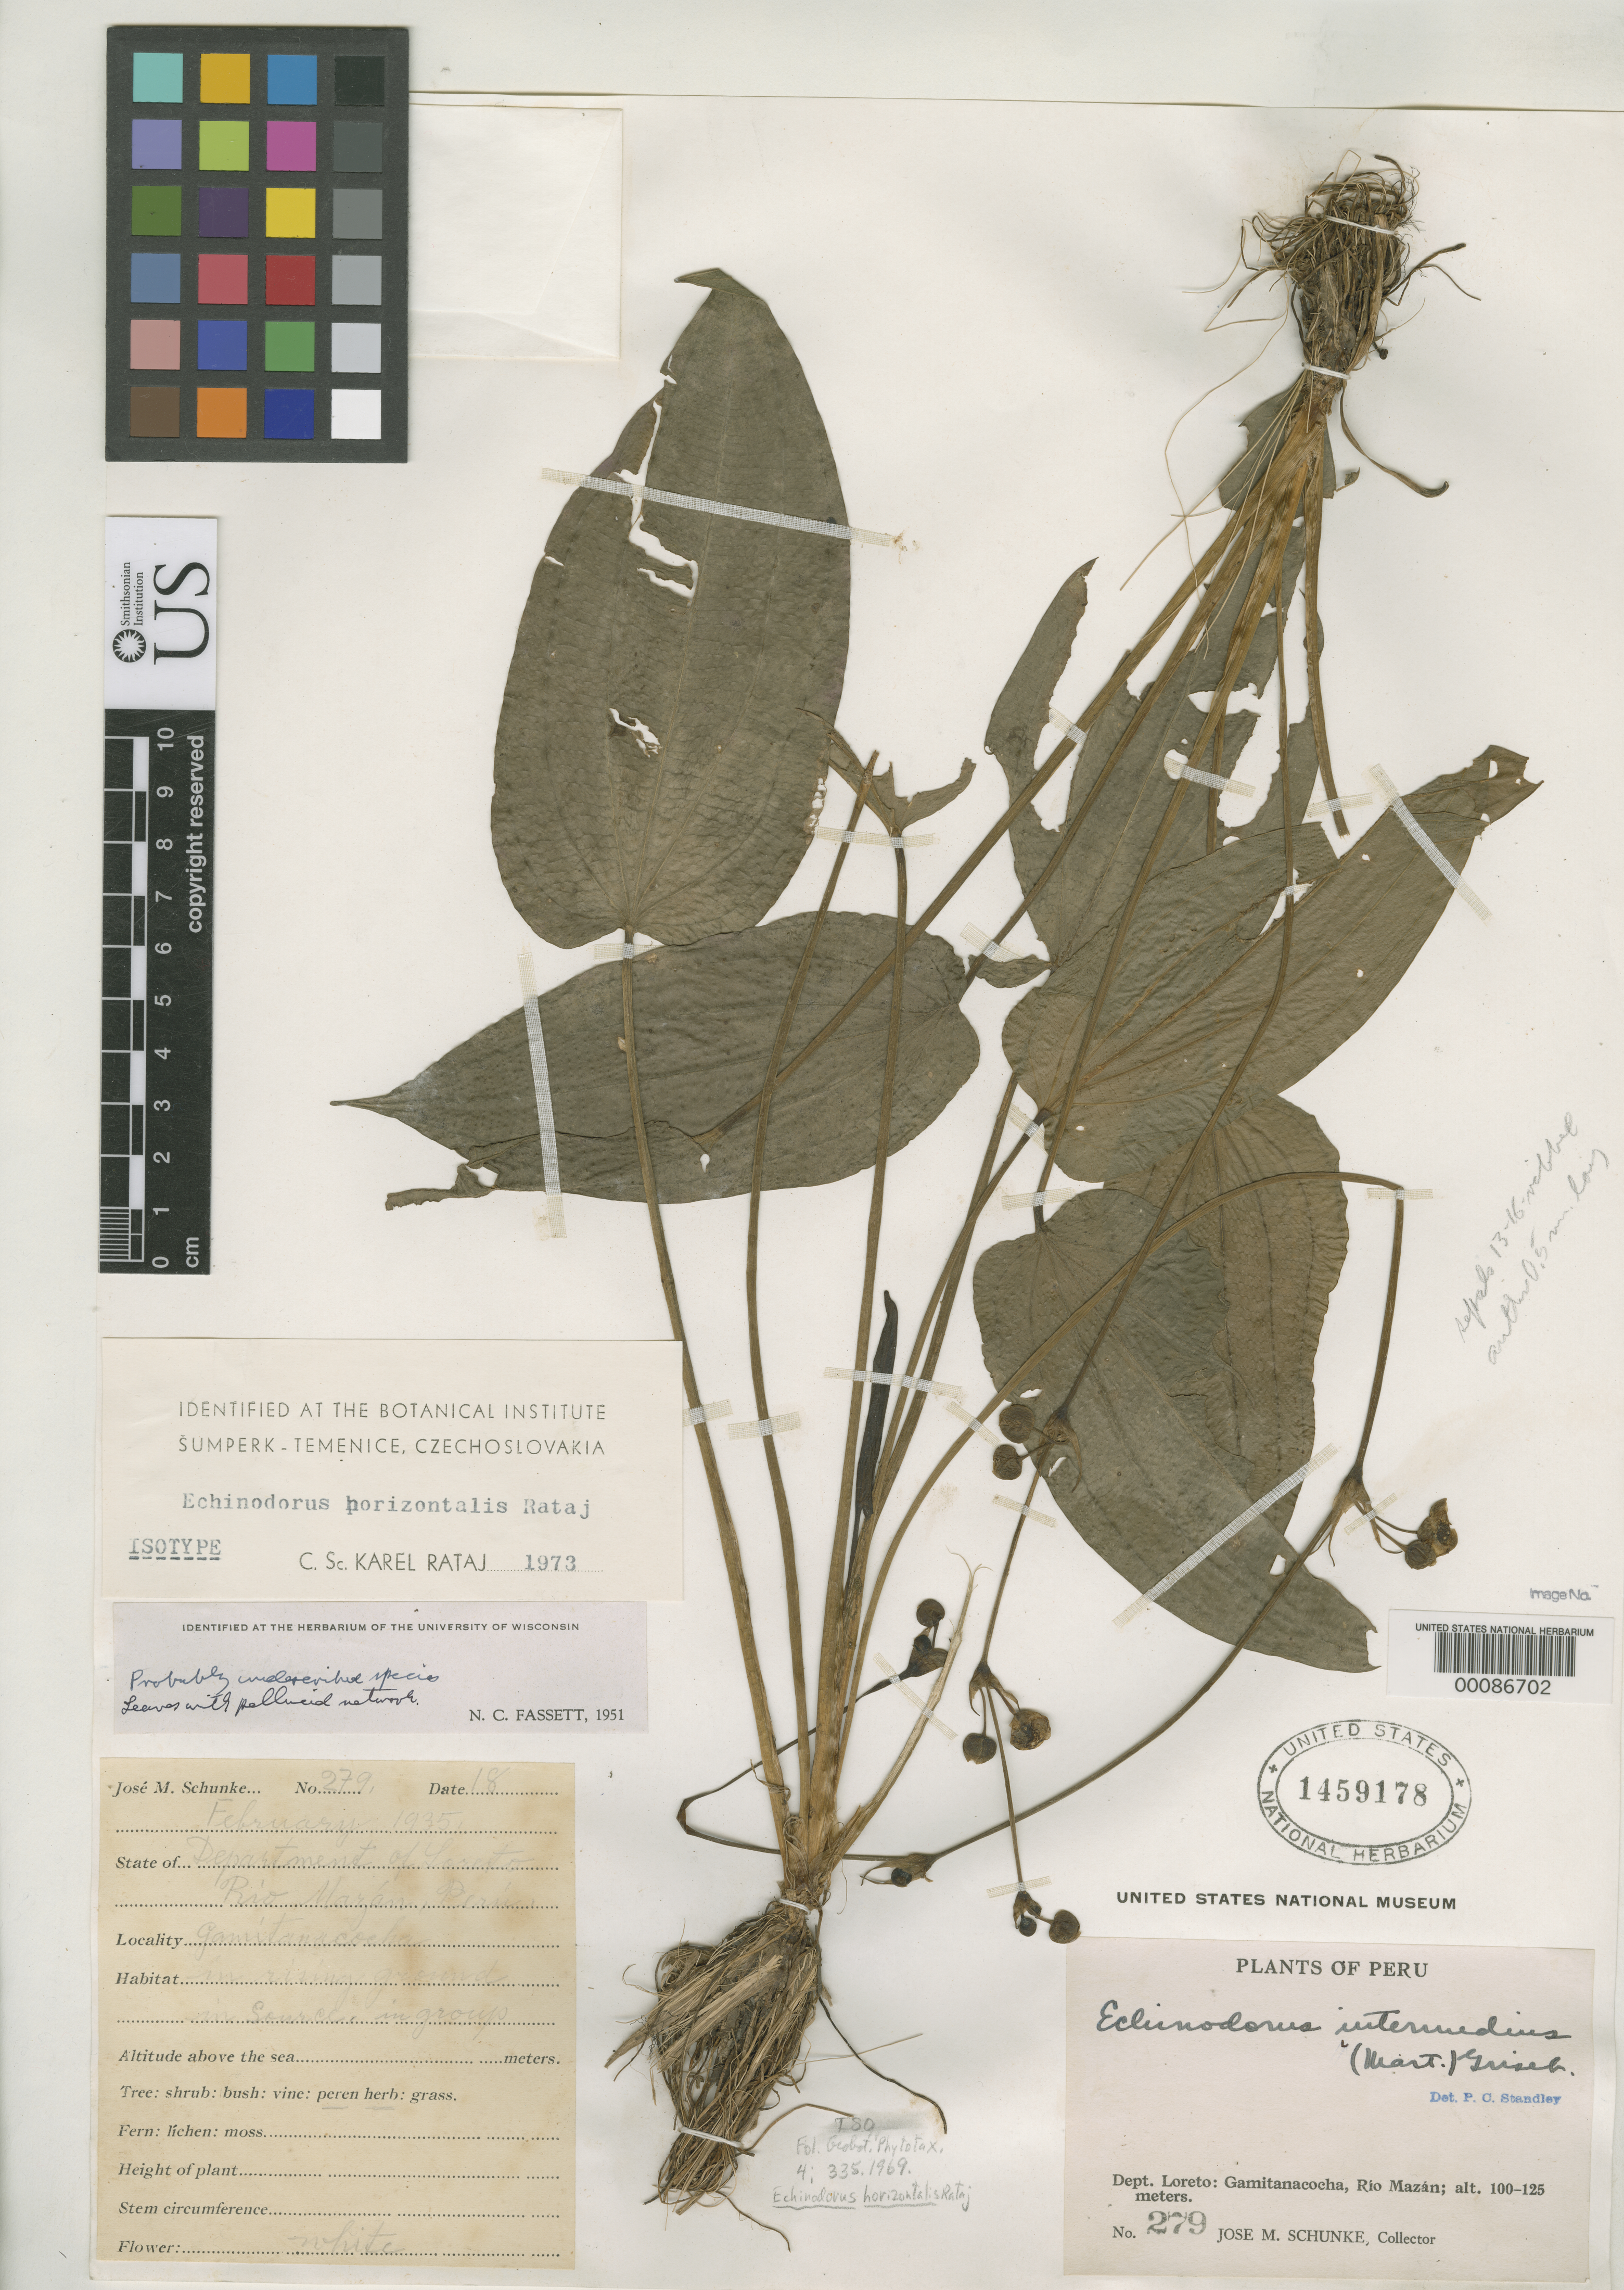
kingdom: Plantae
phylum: Tracheophyta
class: Liliopsida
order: Alismatales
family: Alismataceae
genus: Echinodorus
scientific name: Echinodorus horizontalis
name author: Rataj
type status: Isotype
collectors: J. M. Schunke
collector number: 279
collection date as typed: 18 Feb 1935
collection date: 1935-02-18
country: Peru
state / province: Loreto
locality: Gamitanaeucha, Rio Mazan.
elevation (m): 100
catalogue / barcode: US 1459178